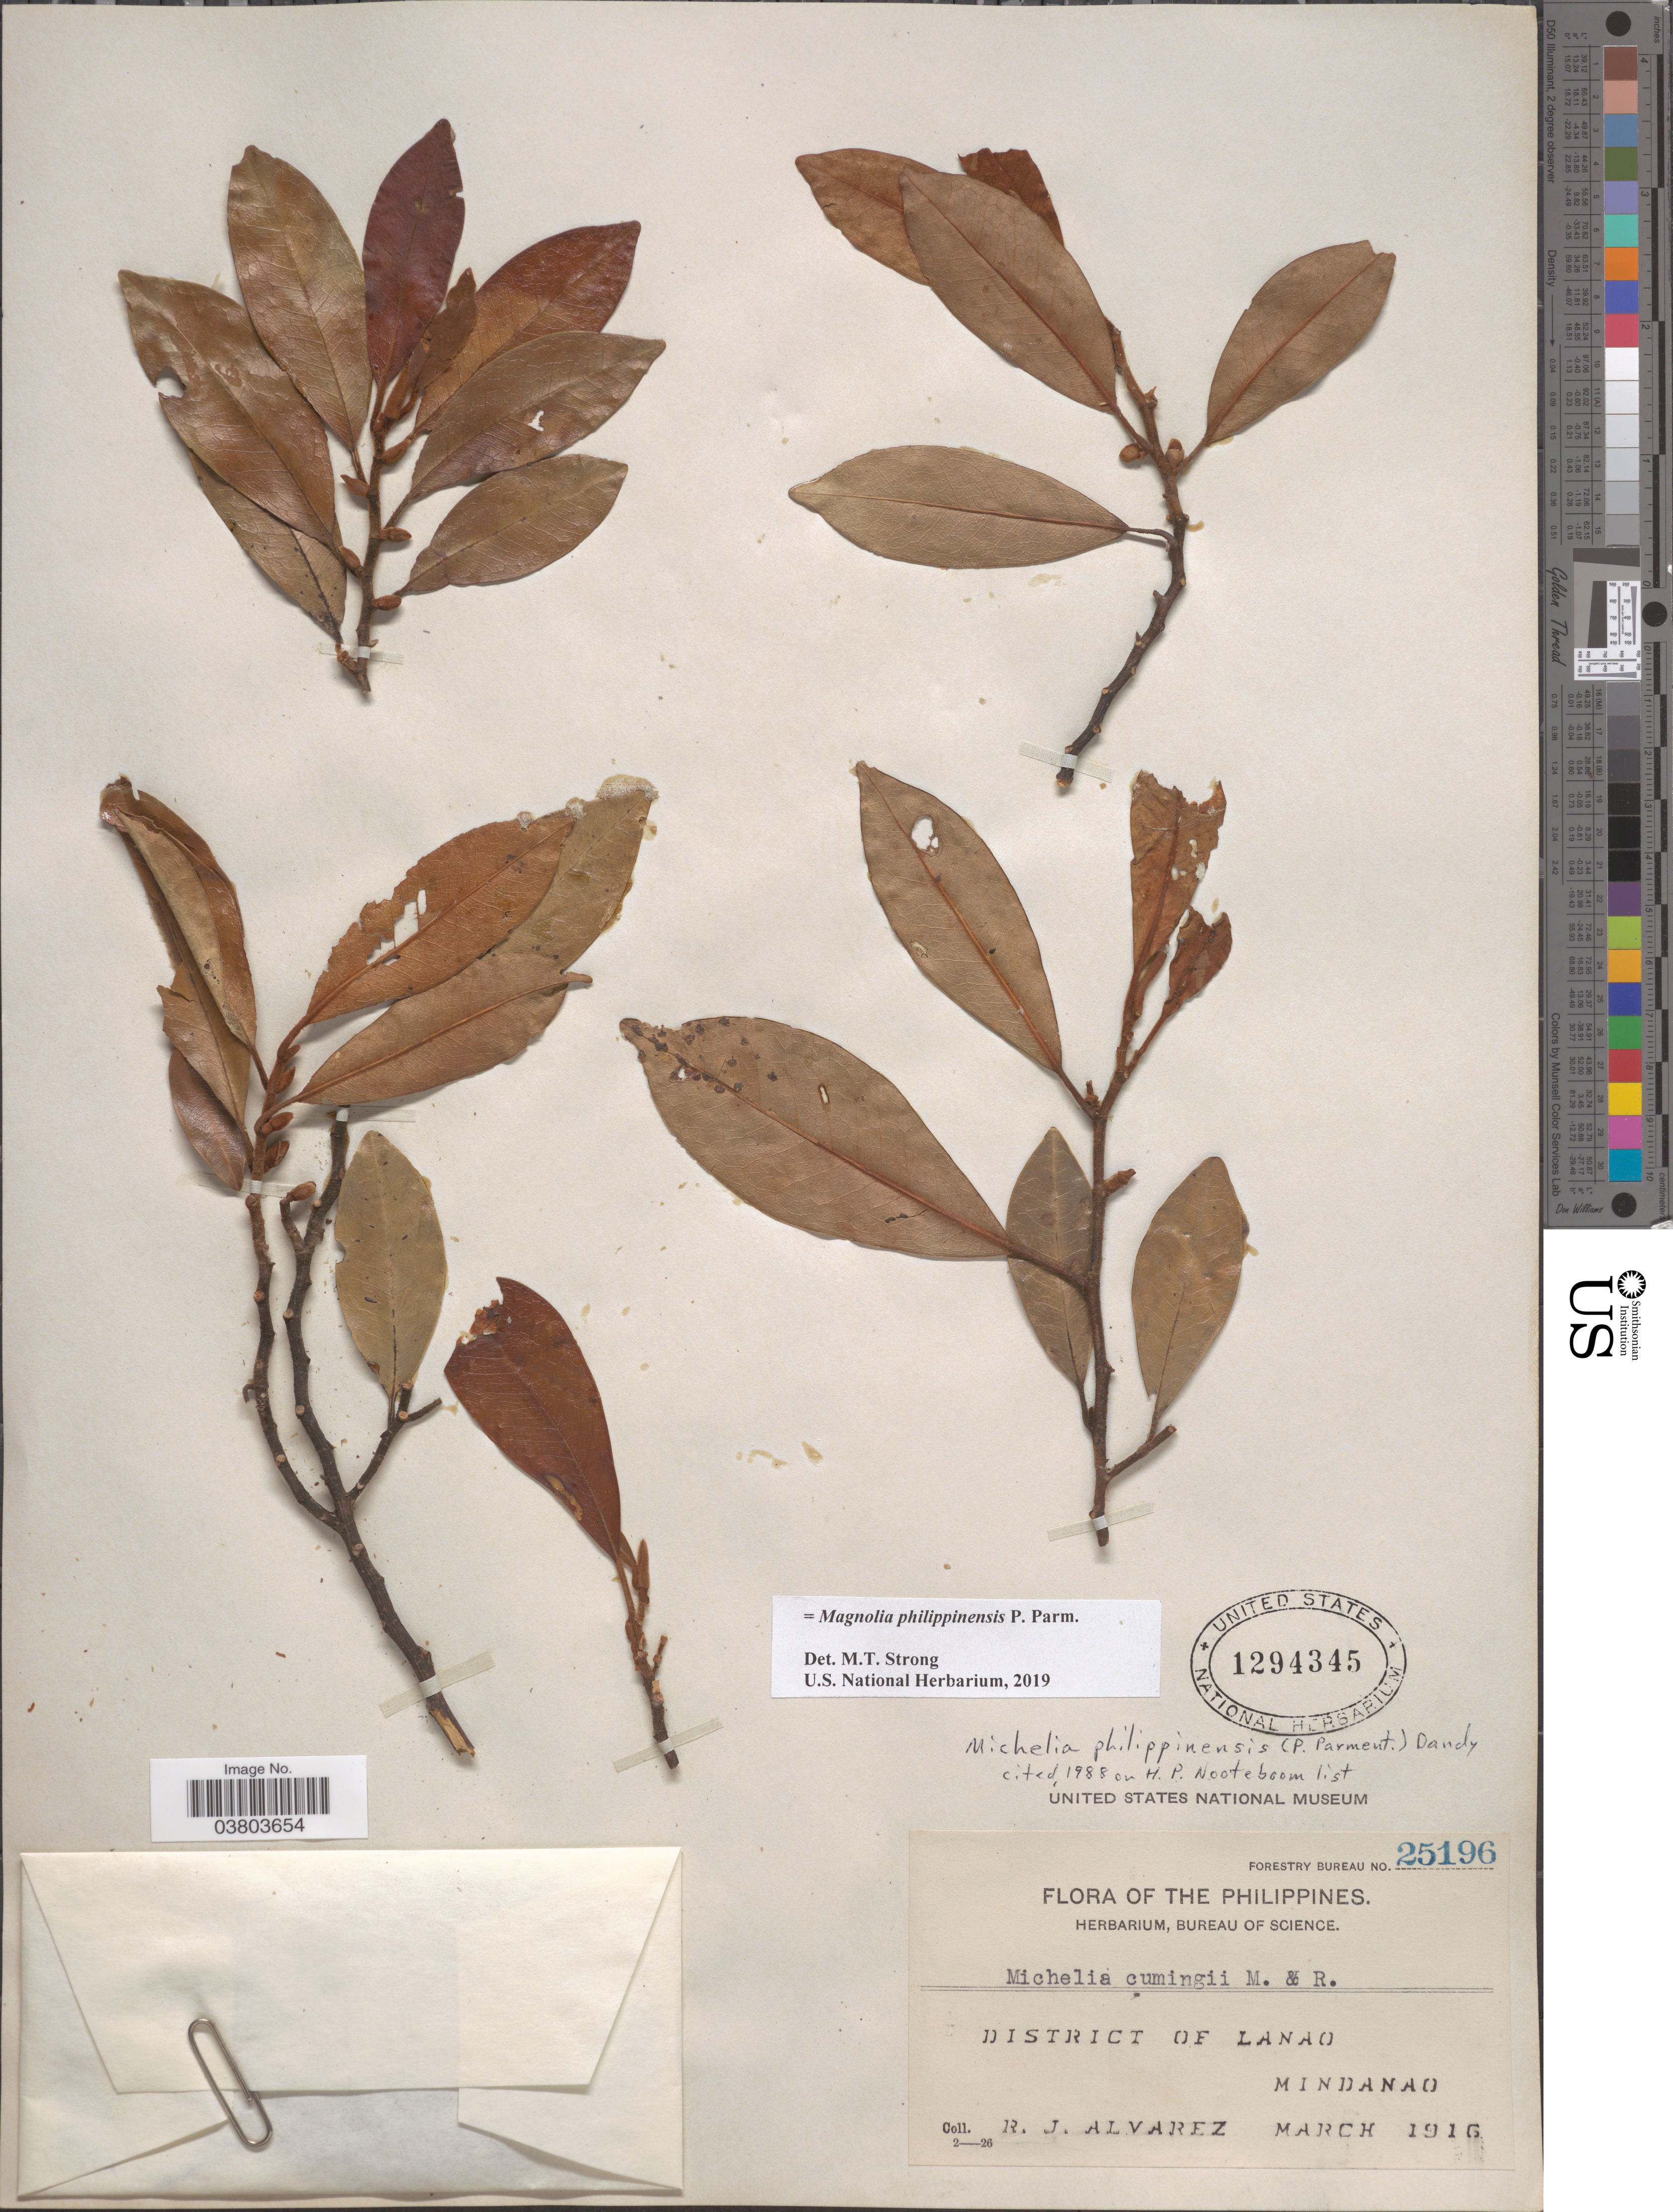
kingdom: Plantae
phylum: Tracheophyta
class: Magnoliopsida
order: Magnoliales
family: Magnoliaceae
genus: Magnolia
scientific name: Magnolia philippinensis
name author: P. Parm.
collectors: R. Alvarez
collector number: Forestry Bureau 25196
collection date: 1916-03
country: Philippines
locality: District of Lanao. Mindanao.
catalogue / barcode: US 1294345